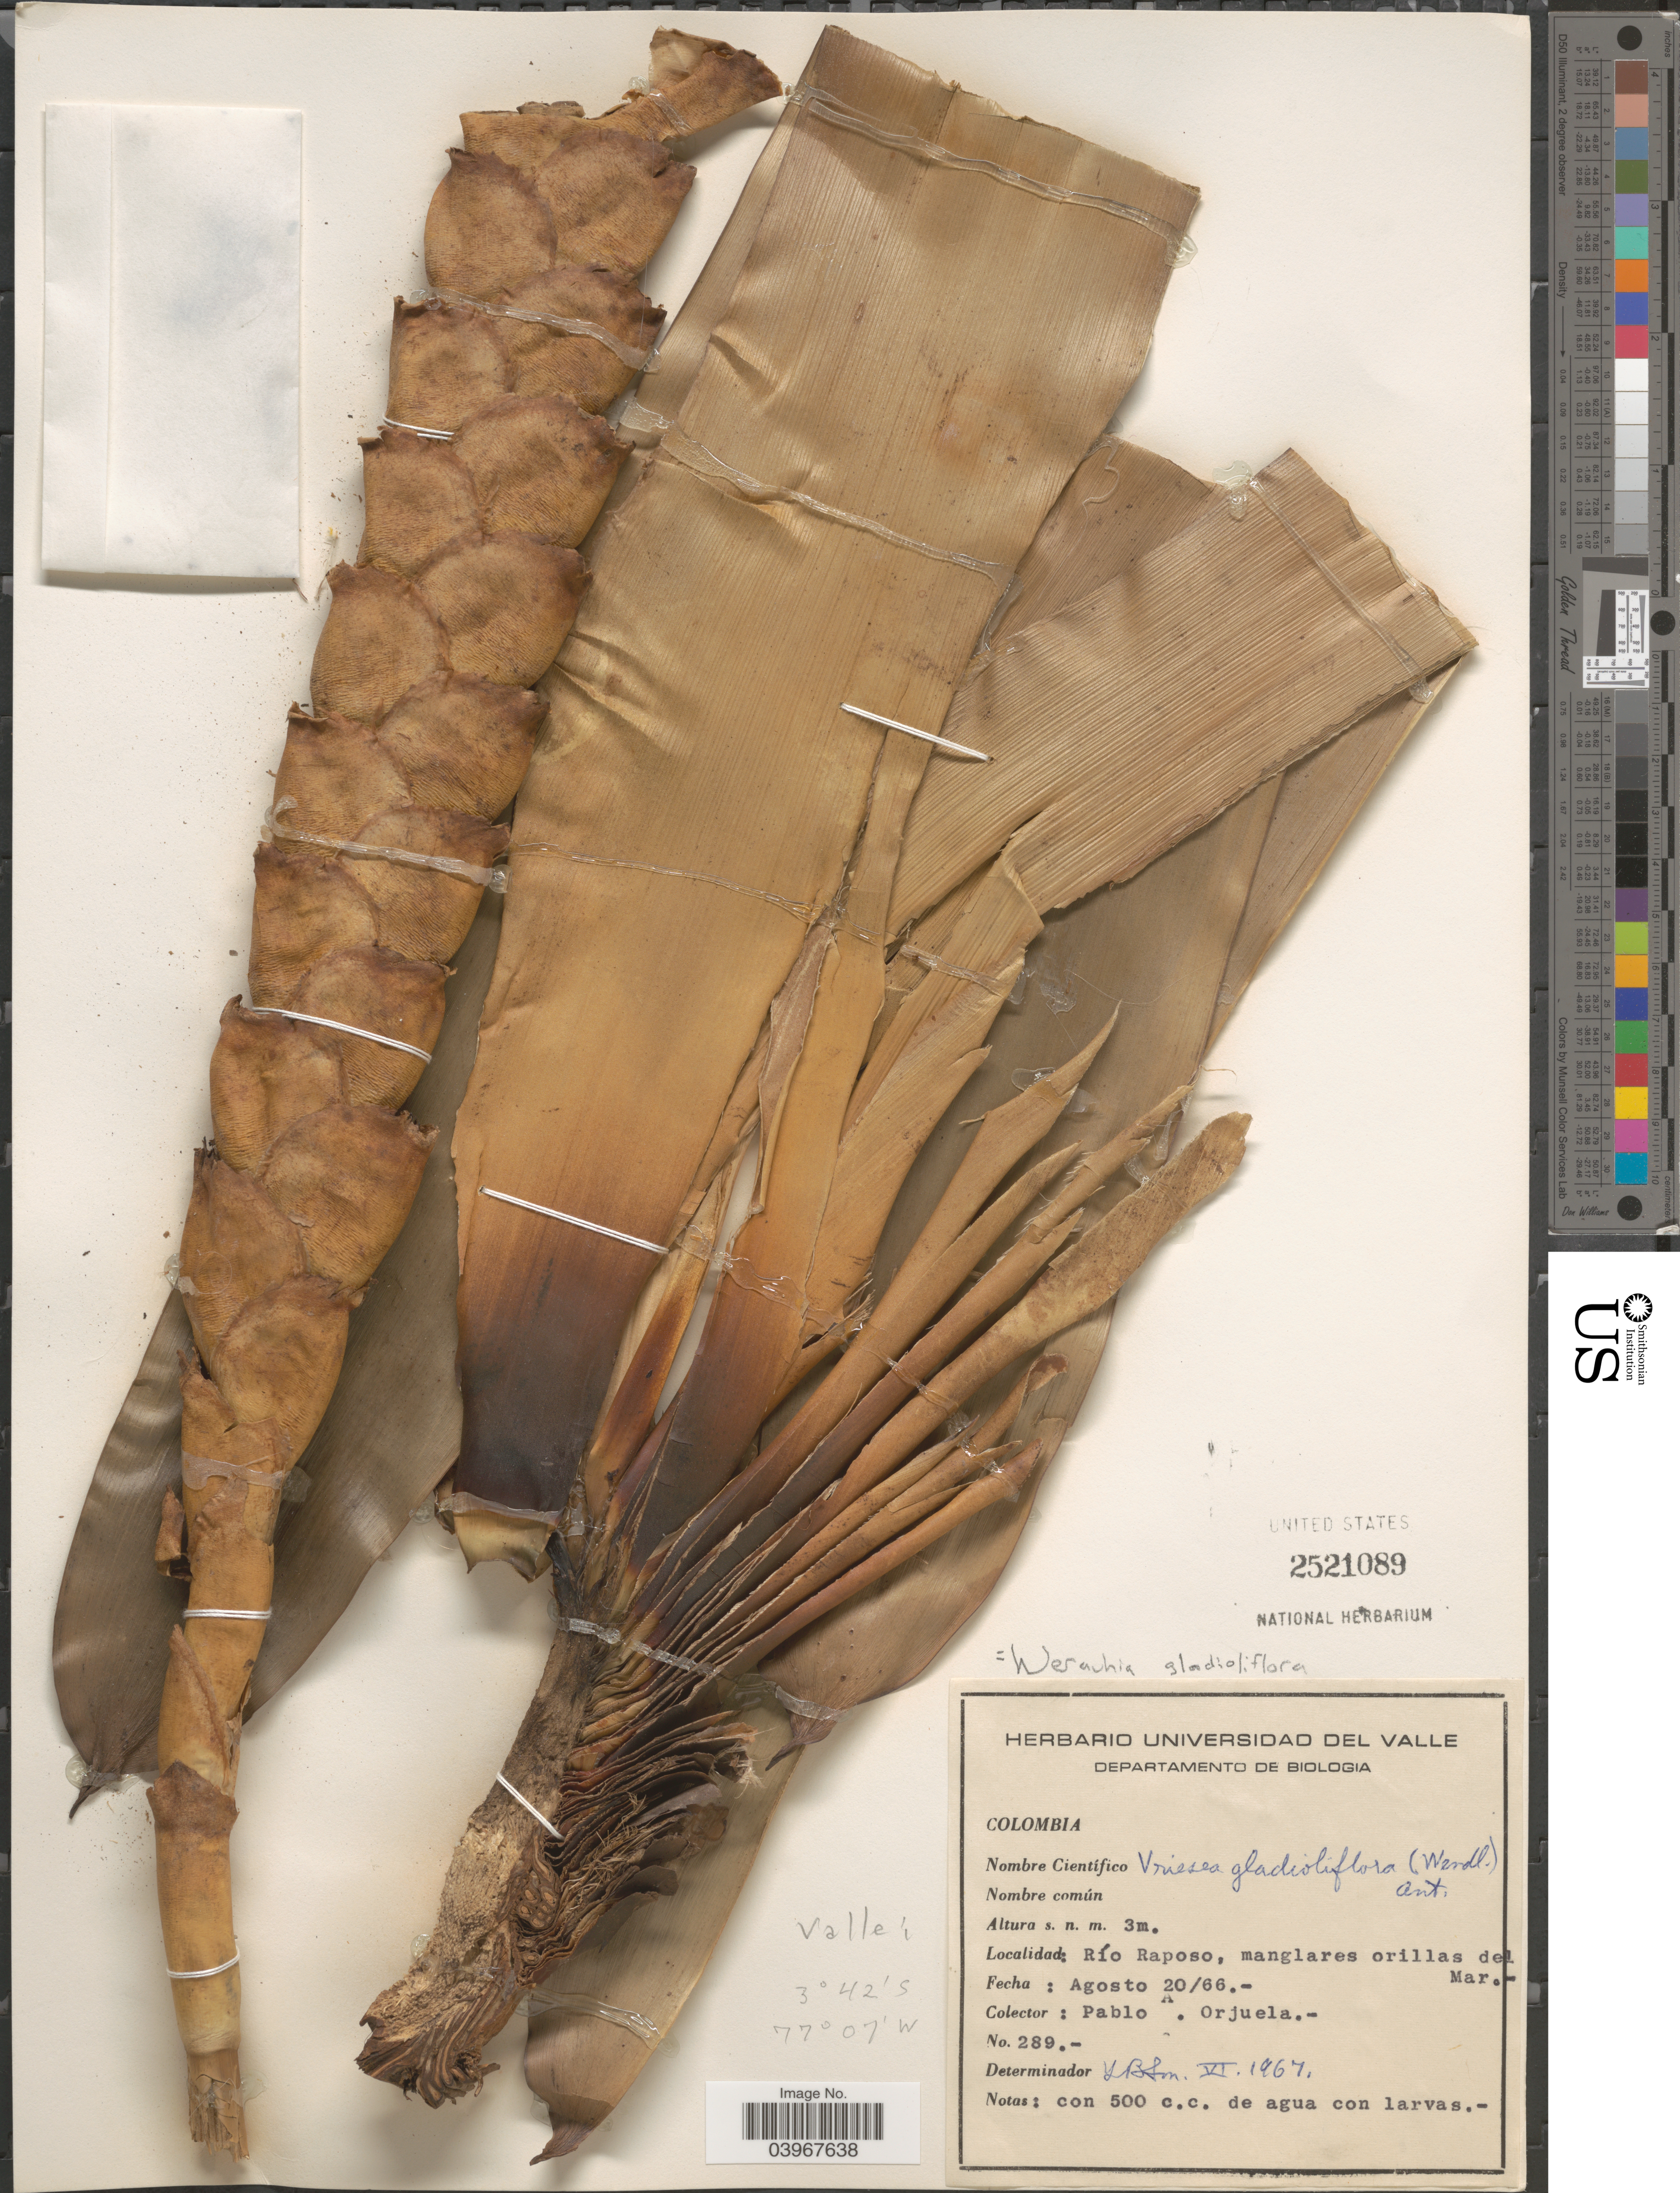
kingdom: Plantae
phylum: Tracheophyta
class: Liliopsida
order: Poales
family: Bromeliaceae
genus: Werauhia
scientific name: Werauhia gladioliflora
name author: (H. Wendl.) J.R. Grant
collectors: P. A. Orjuela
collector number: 289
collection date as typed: Transcribed d/m/y: 20/8/66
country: Colombia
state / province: Valle del Cauca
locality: Río Raposo, manglares orillas del Mar. Valle.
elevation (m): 3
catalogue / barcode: US 2521089